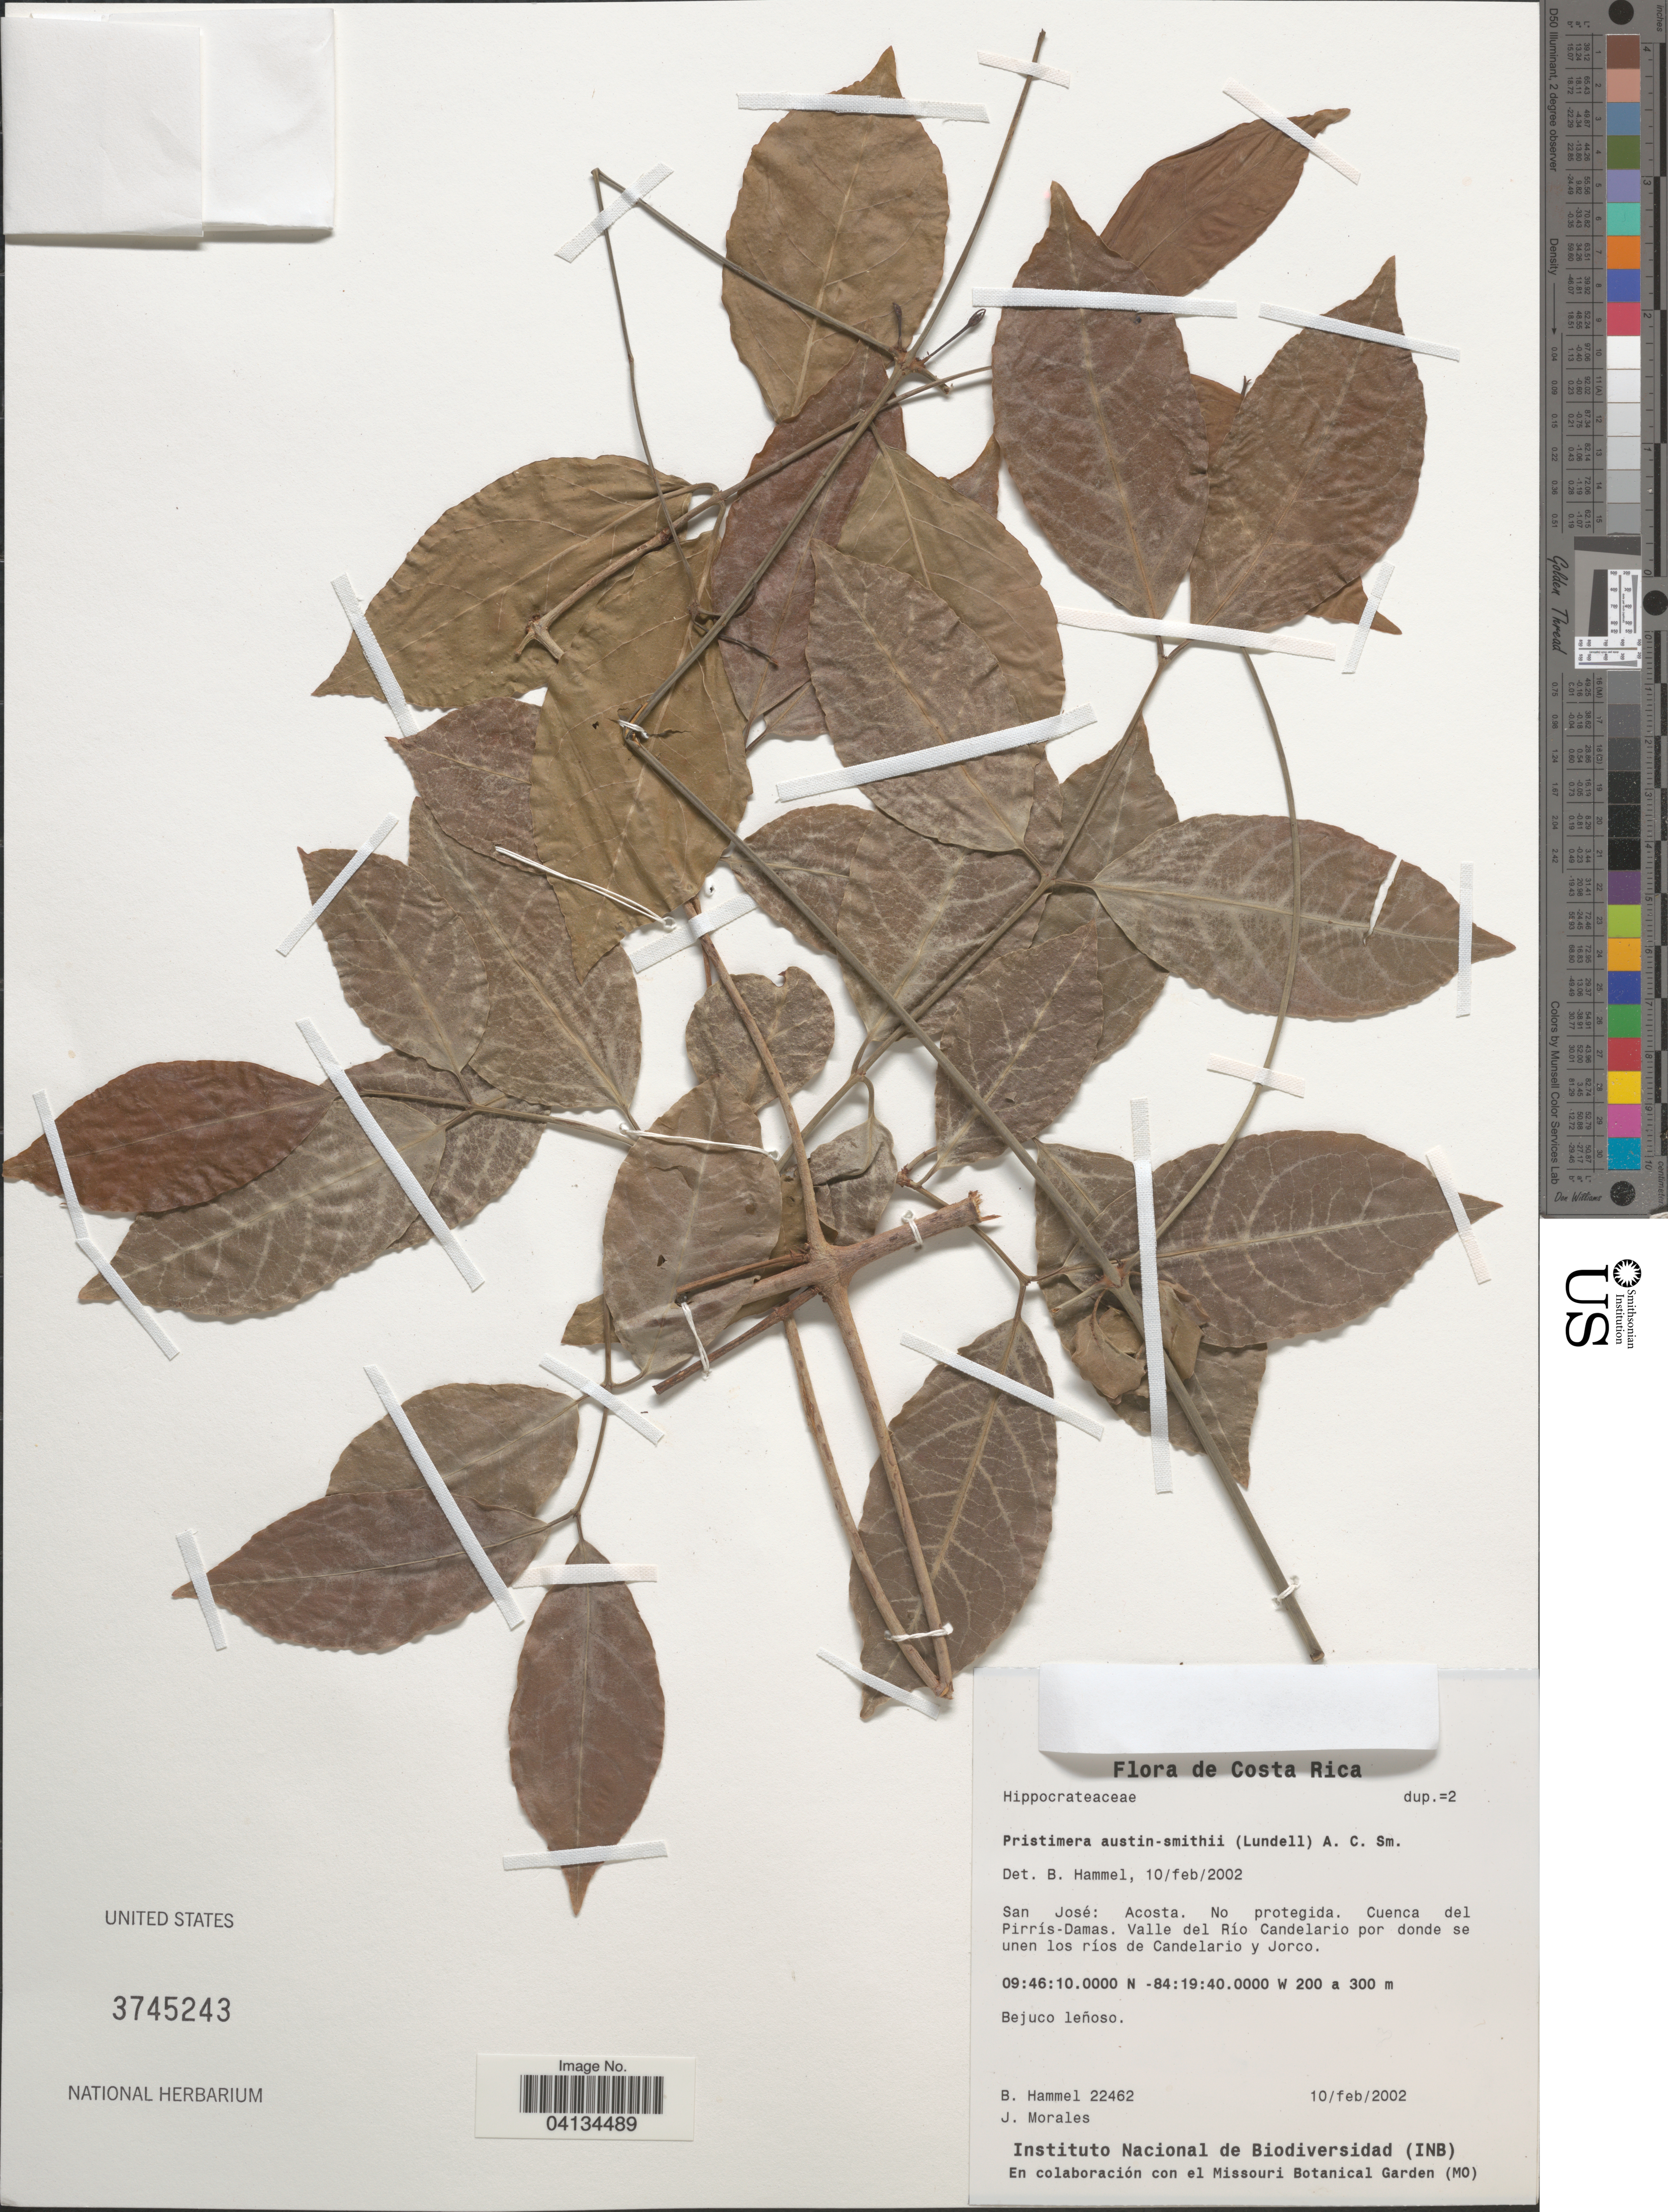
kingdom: Plantae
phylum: Tracheophyta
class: Magnoliopsida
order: Celastrales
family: Celastraceae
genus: Pristimera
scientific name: Pristimera austin-smithii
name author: (Lundell) A.C. Sm.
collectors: B. Hammel & J. Morales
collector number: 22462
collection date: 2002-02-10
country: Costa Rica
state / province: San José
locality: Acosta. No protegida. Cuenca del Pirrís-Damas. Valle del Río Candelario por donde se unen los ríos de Candelario y Jorco.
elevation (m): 200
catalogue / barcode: US 3745243